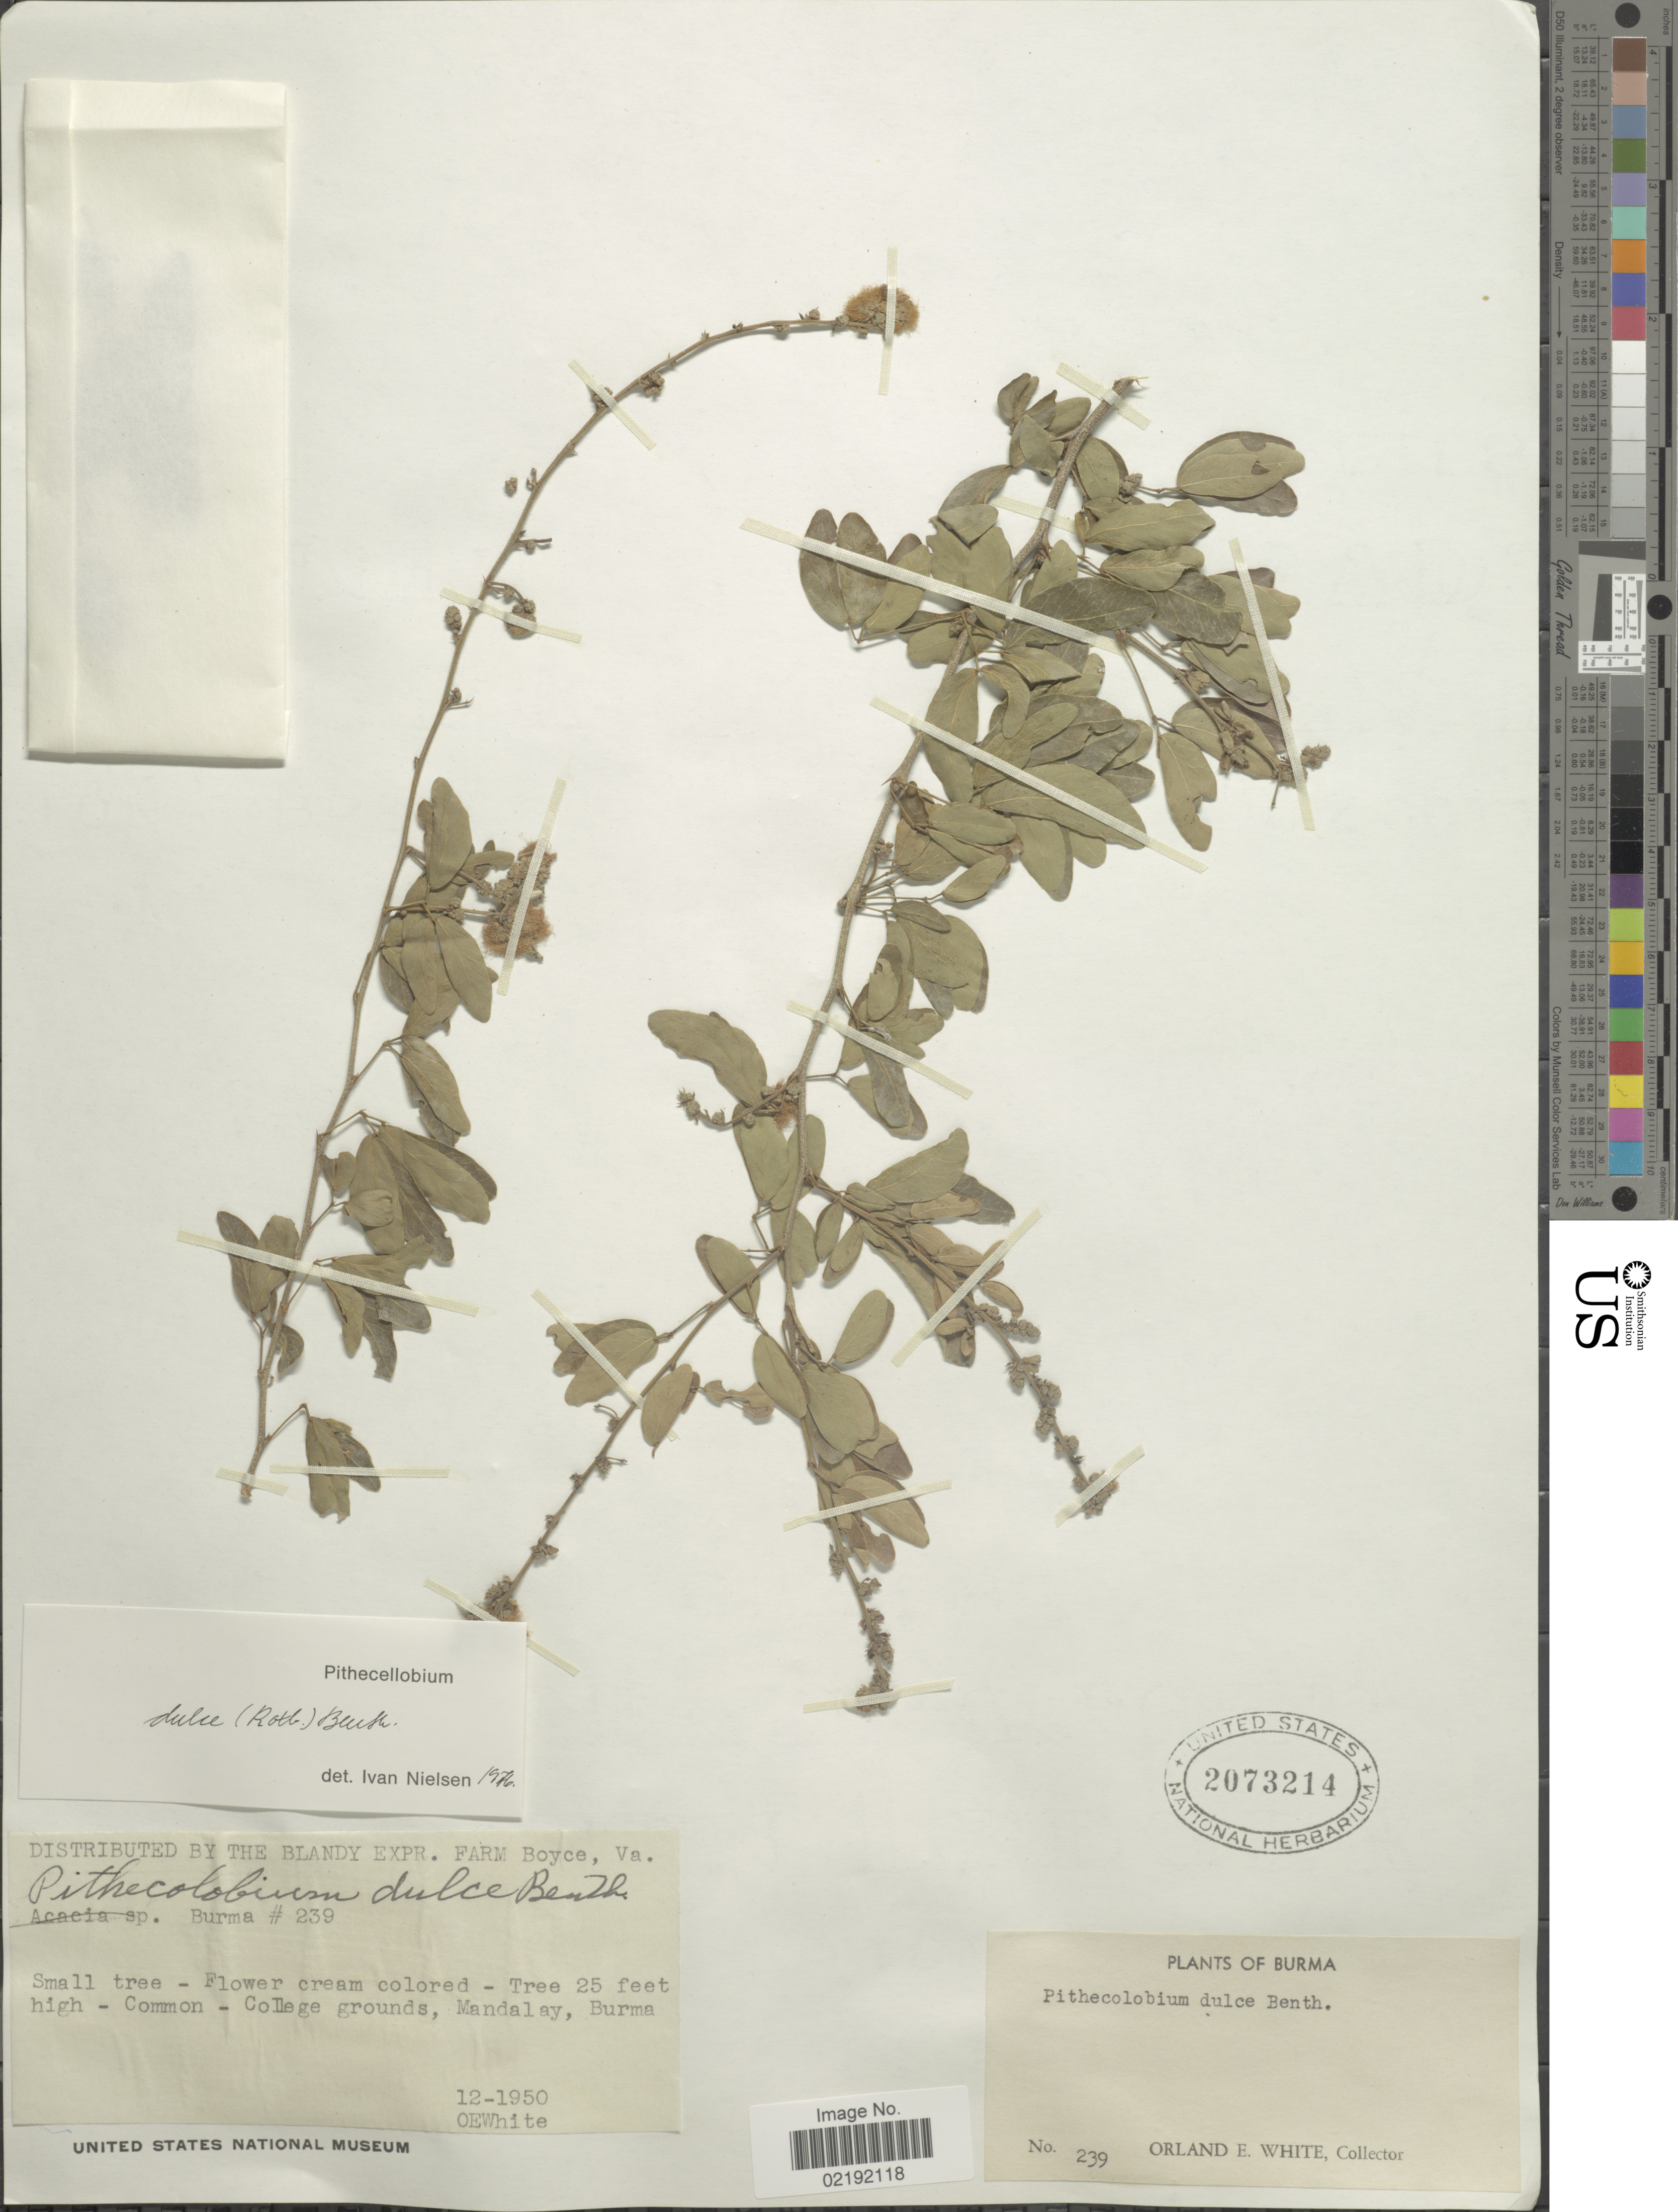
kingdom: Plantae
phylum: Tracheophyta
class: Magnoliopsida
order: Fabales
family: Fabaceae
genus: Pithecellobium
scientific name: Pithecellobium dulce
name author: (Roxb.) Benth.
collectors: O. E. White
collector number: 239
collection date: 1950-12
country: Myanmar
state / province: Mandalay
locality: College grounds, Mandalay, Burma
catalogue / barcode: US 2073214